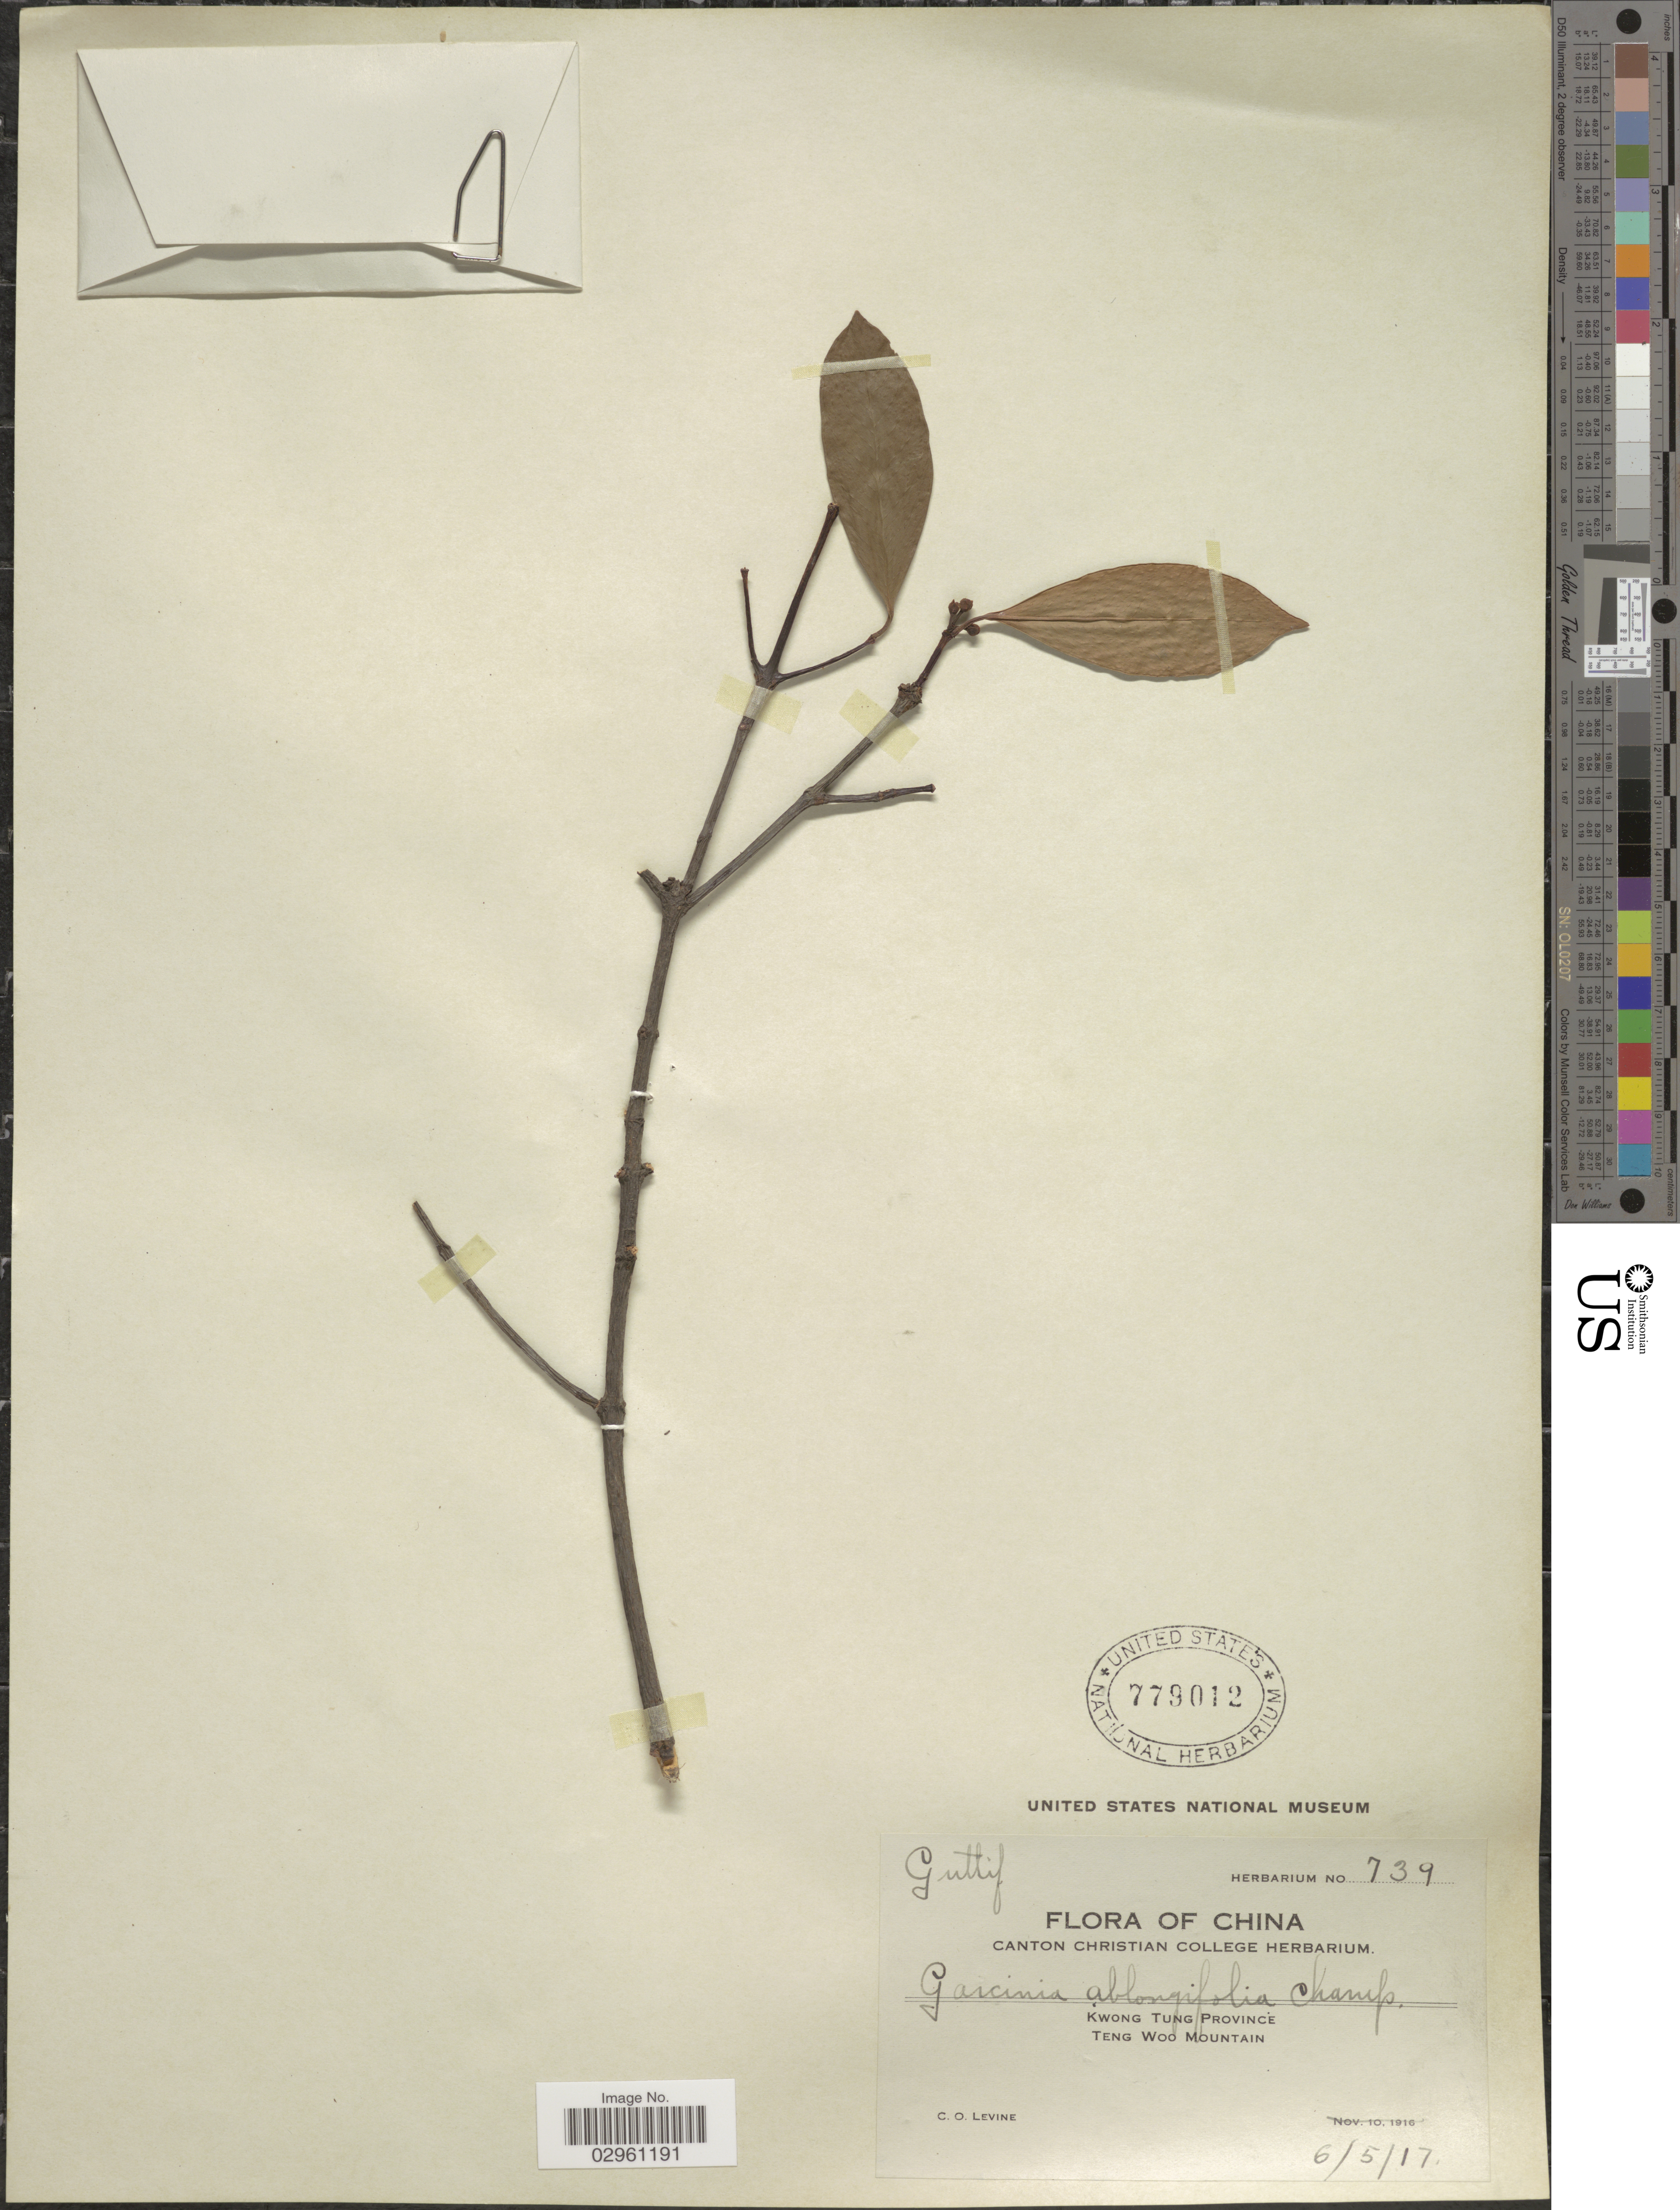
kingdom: Plantae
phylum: Tracheophyta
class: Magnoliopsida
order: Malpighiales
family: Clusiaceae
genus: Garcinia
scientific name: Garcinia oblongifolia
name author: Champ. ex Benth.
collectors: C. O. Levine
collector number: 739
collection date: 1917-05-06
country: China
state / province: Guangdong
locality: Kwong Tung Province. Teng Woo Mountain.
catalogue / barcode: US 779012